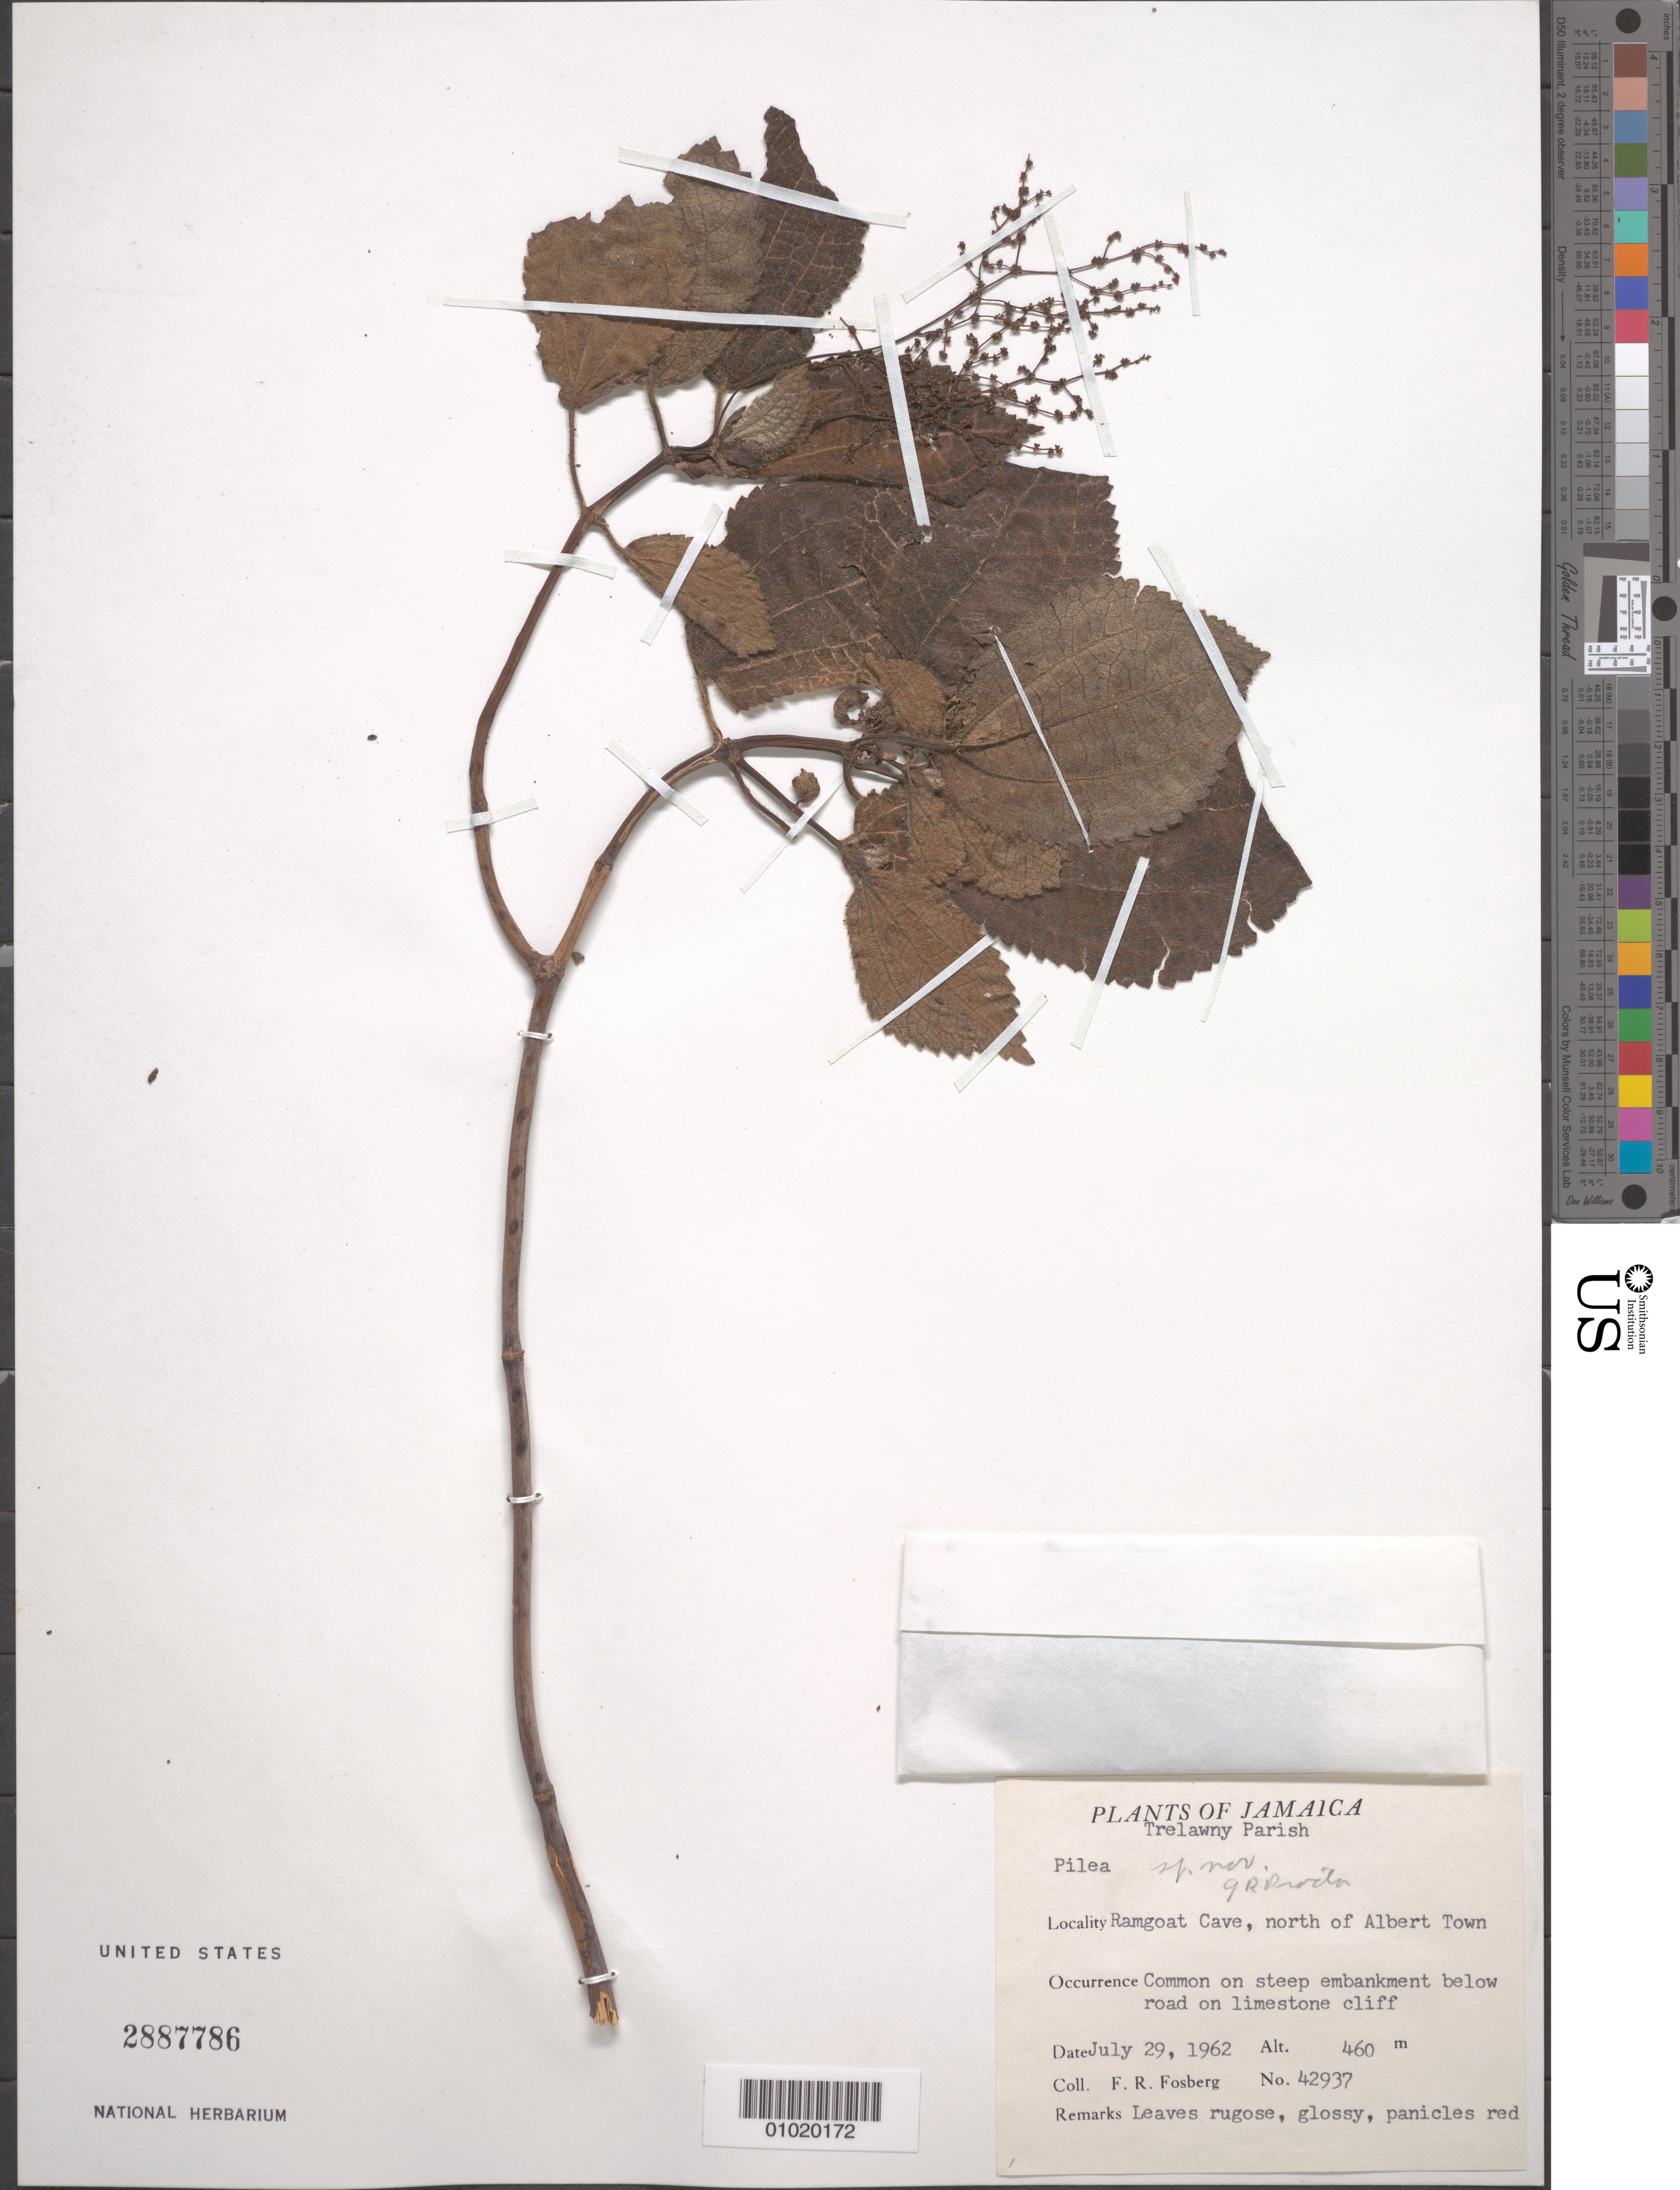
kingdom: Plantae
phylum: Tracheophyta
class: Magnoliopsida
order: Rosales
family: Urticaceae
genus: Pilea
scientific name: Pilea sp.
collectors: F. R. Fosberg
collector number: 42937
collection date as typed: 29 Jul 1962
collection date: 1962-07-29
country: Jamaica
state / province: Trelawny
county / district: Ramgoat Cave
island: Jamaica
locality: Ramgoat Cave, north of Albert Town. Common on steep embankment below road on limestone cliff.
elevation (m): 460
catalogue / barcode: US 2887786